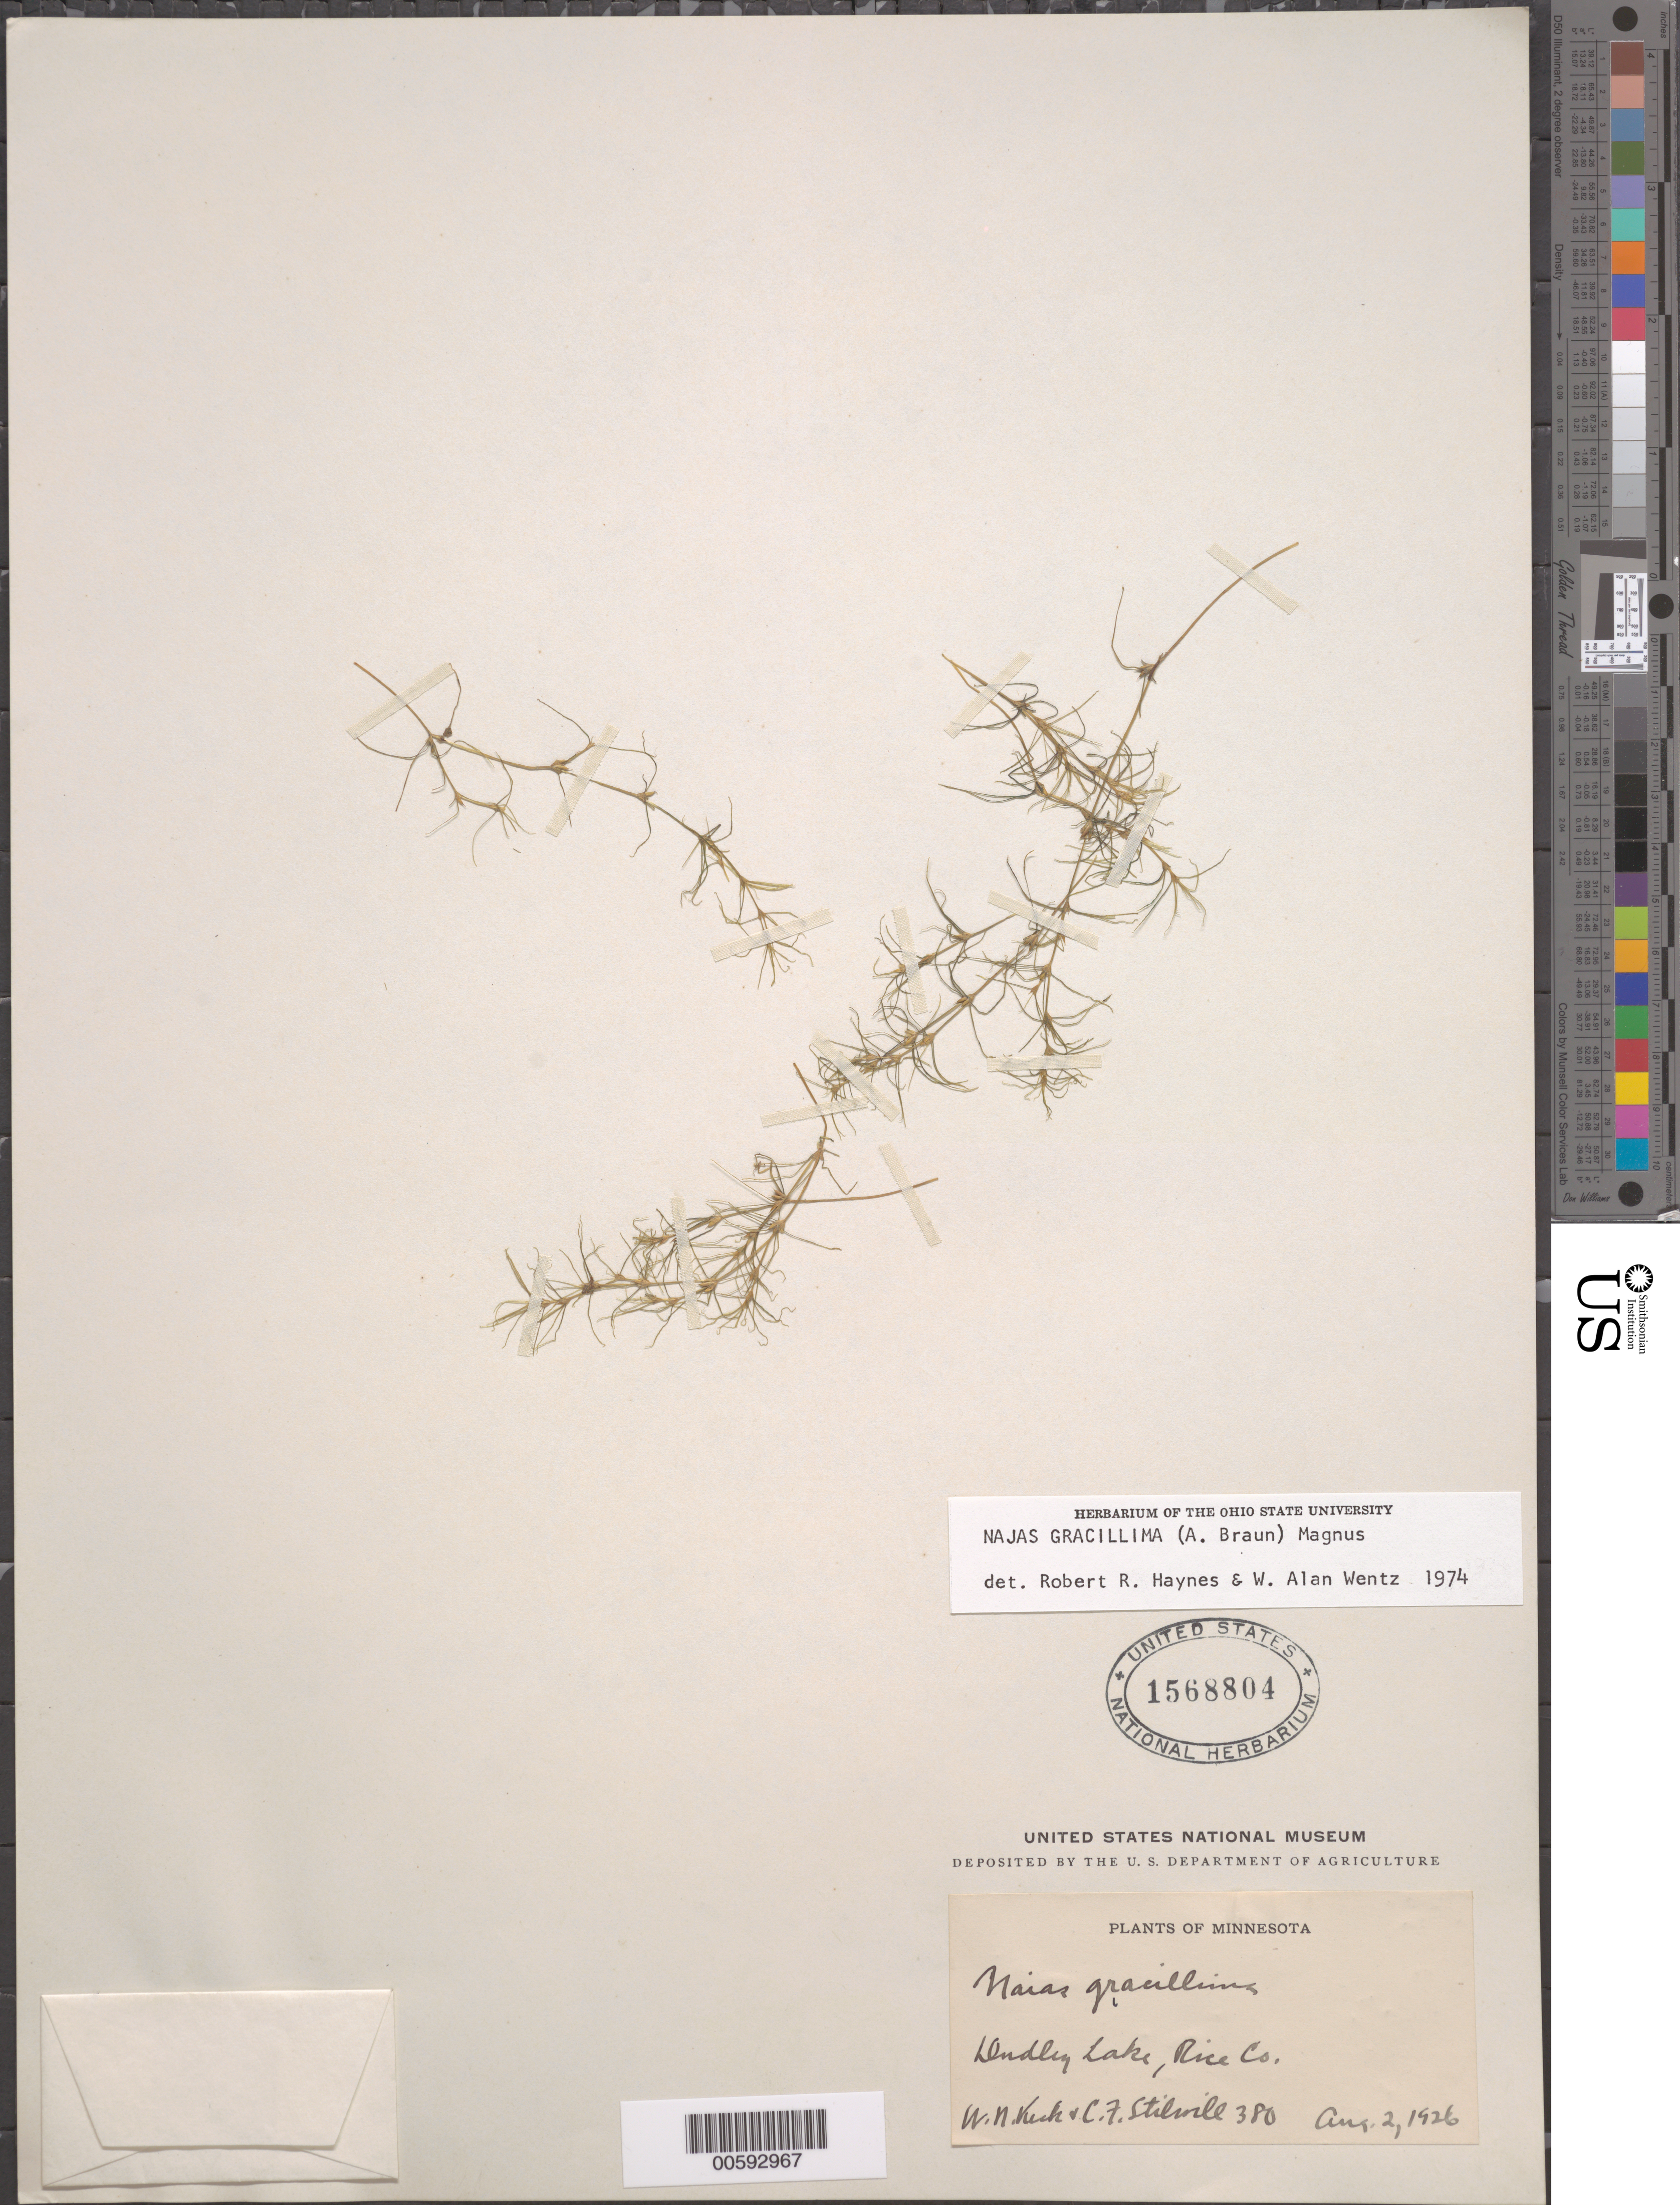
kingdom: Plantae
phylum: Tracheophyta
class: Liliopsida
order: Alismatales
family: Hydrocharitaceae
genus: Najas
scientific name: Najas gracillima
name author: (A. Braun) Magnus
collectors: W. Kick & C. Stilwill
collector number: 380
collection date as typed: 02 Aug 1926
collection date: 1926-08-02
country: United States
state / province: Minnesota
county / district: Rice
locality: Dudley Lake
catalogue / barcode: US 1568804